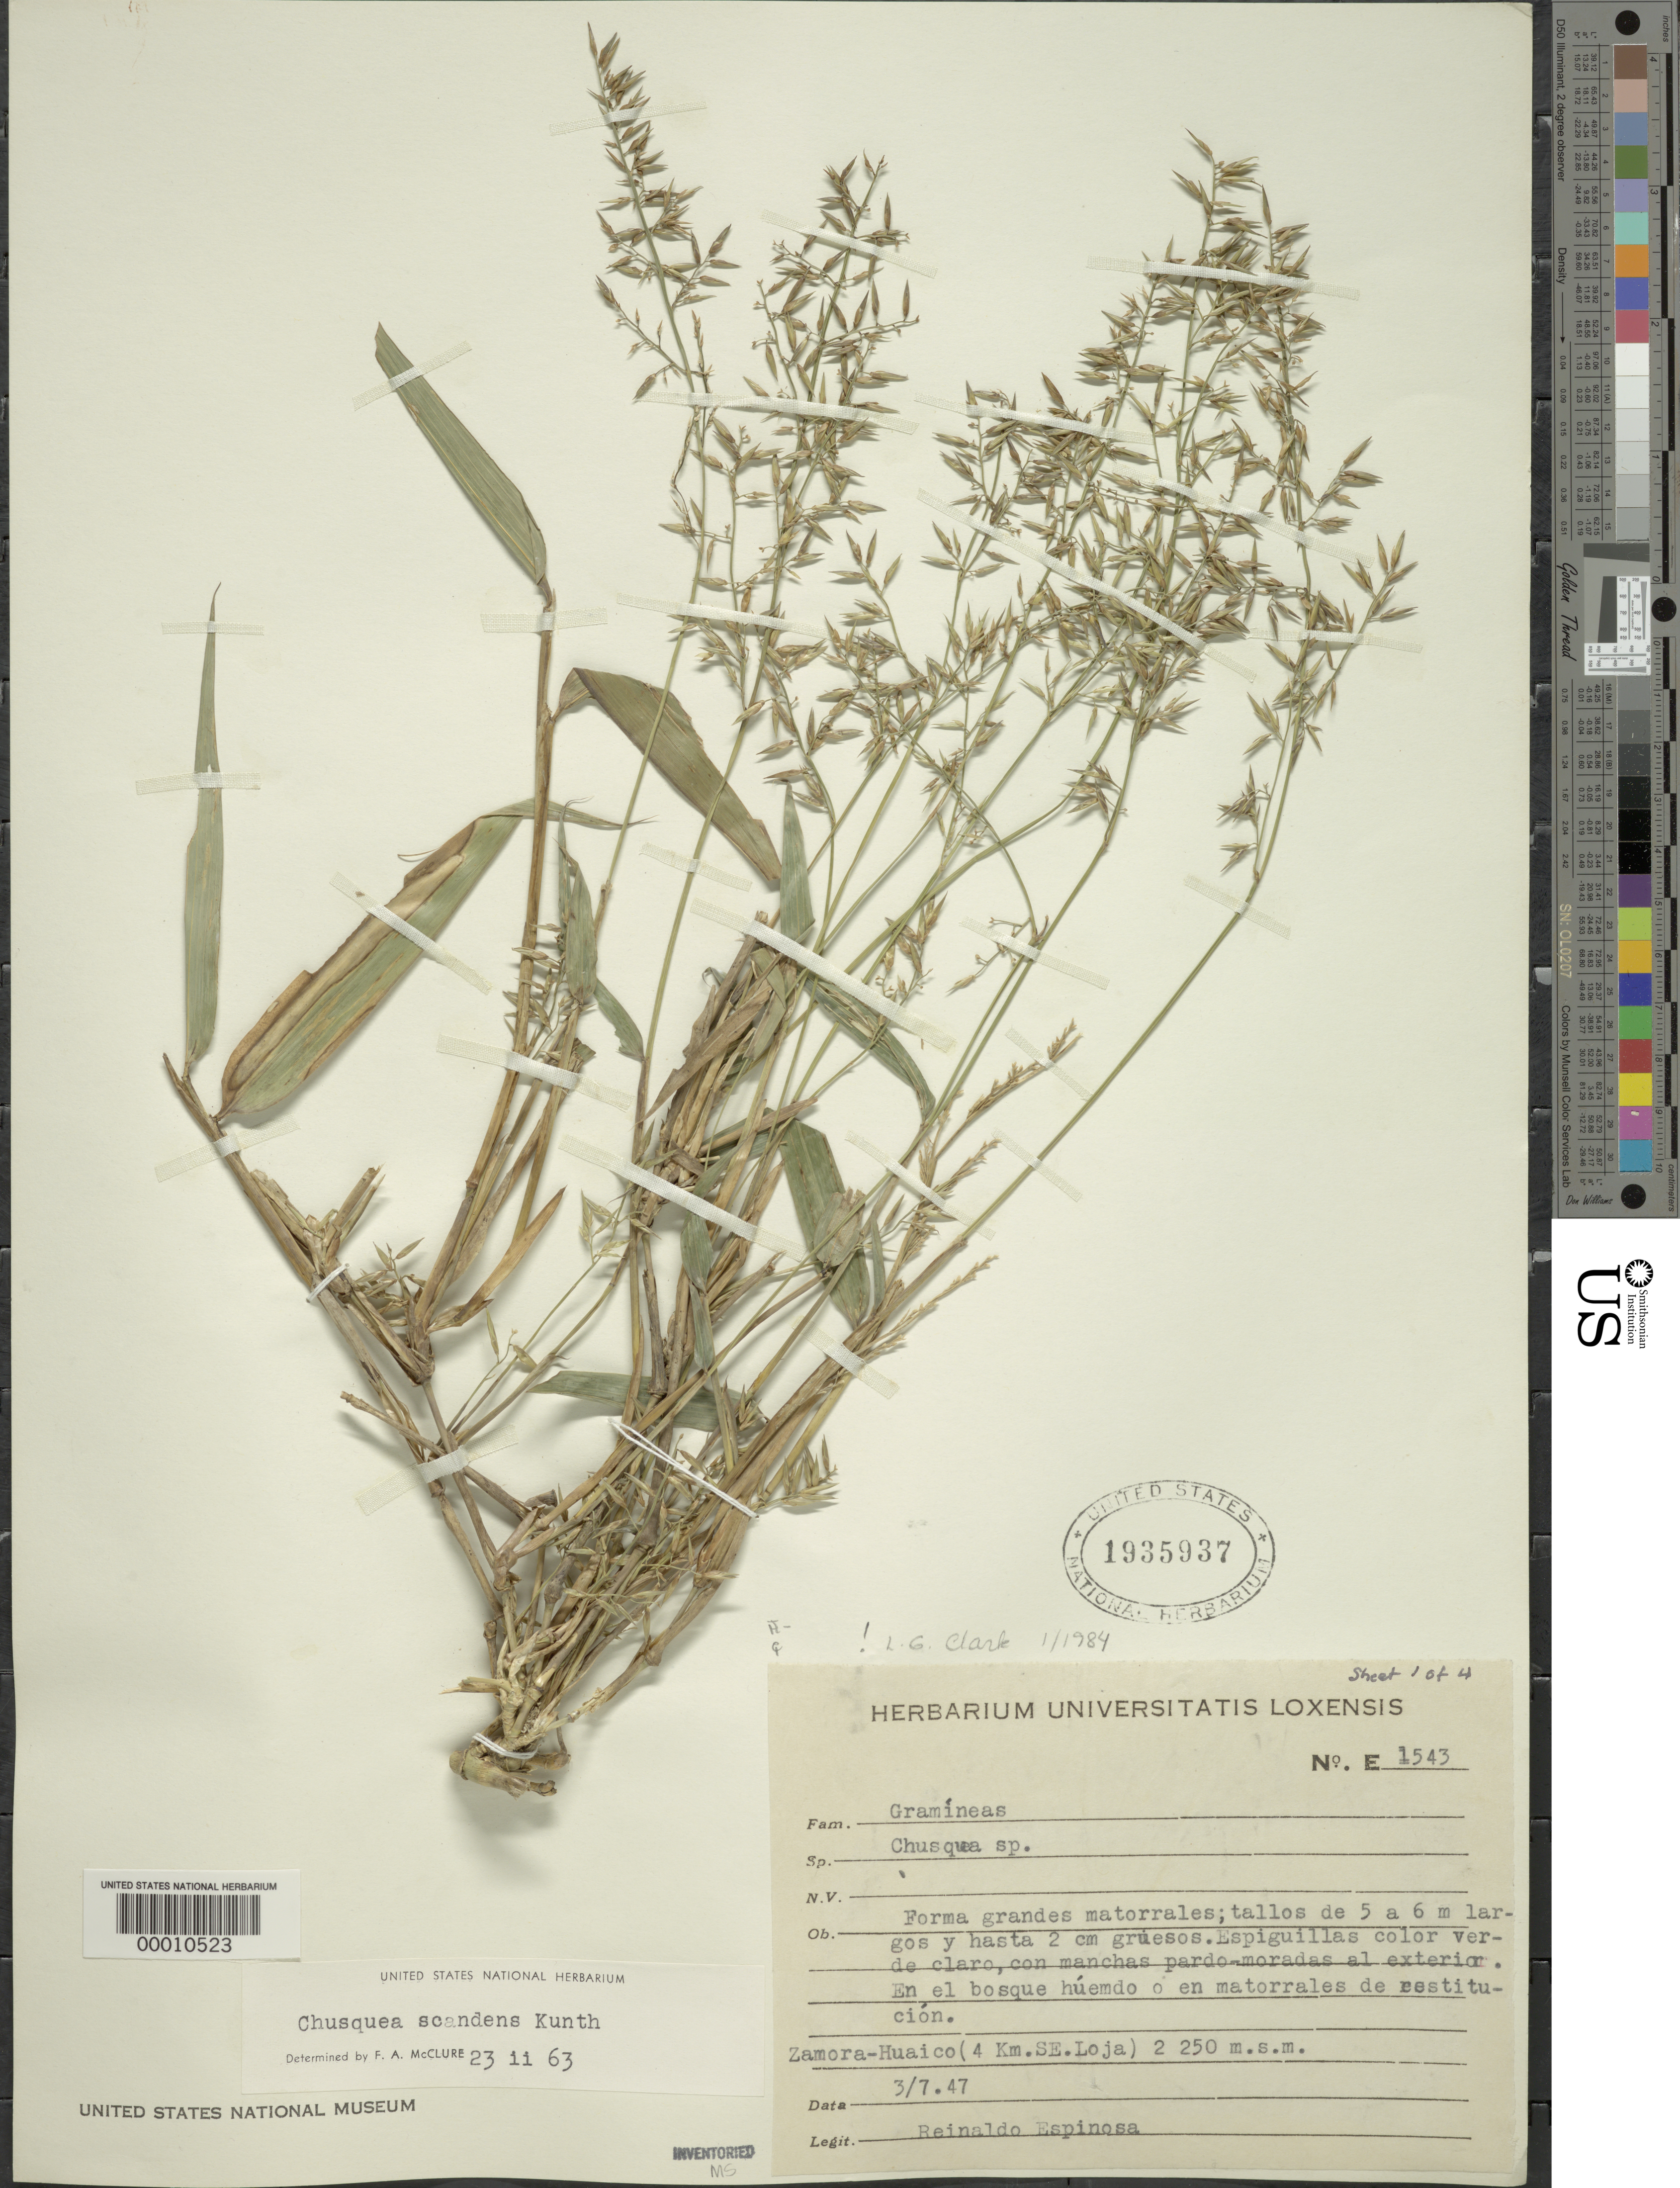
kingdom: Plantae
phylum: Tracheophyta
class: Liliopsida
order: Poales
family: Poaceae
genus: Chusquea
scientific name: Chusquea scandens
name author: Kunth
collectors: R. Espinosa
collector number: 1543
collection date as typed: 03 Jul 1947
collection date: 1947-07-03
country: Ecuador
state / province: Zamora-Chinchipe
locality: Huaico, Loja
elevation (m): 2250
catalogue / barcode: US 1935937